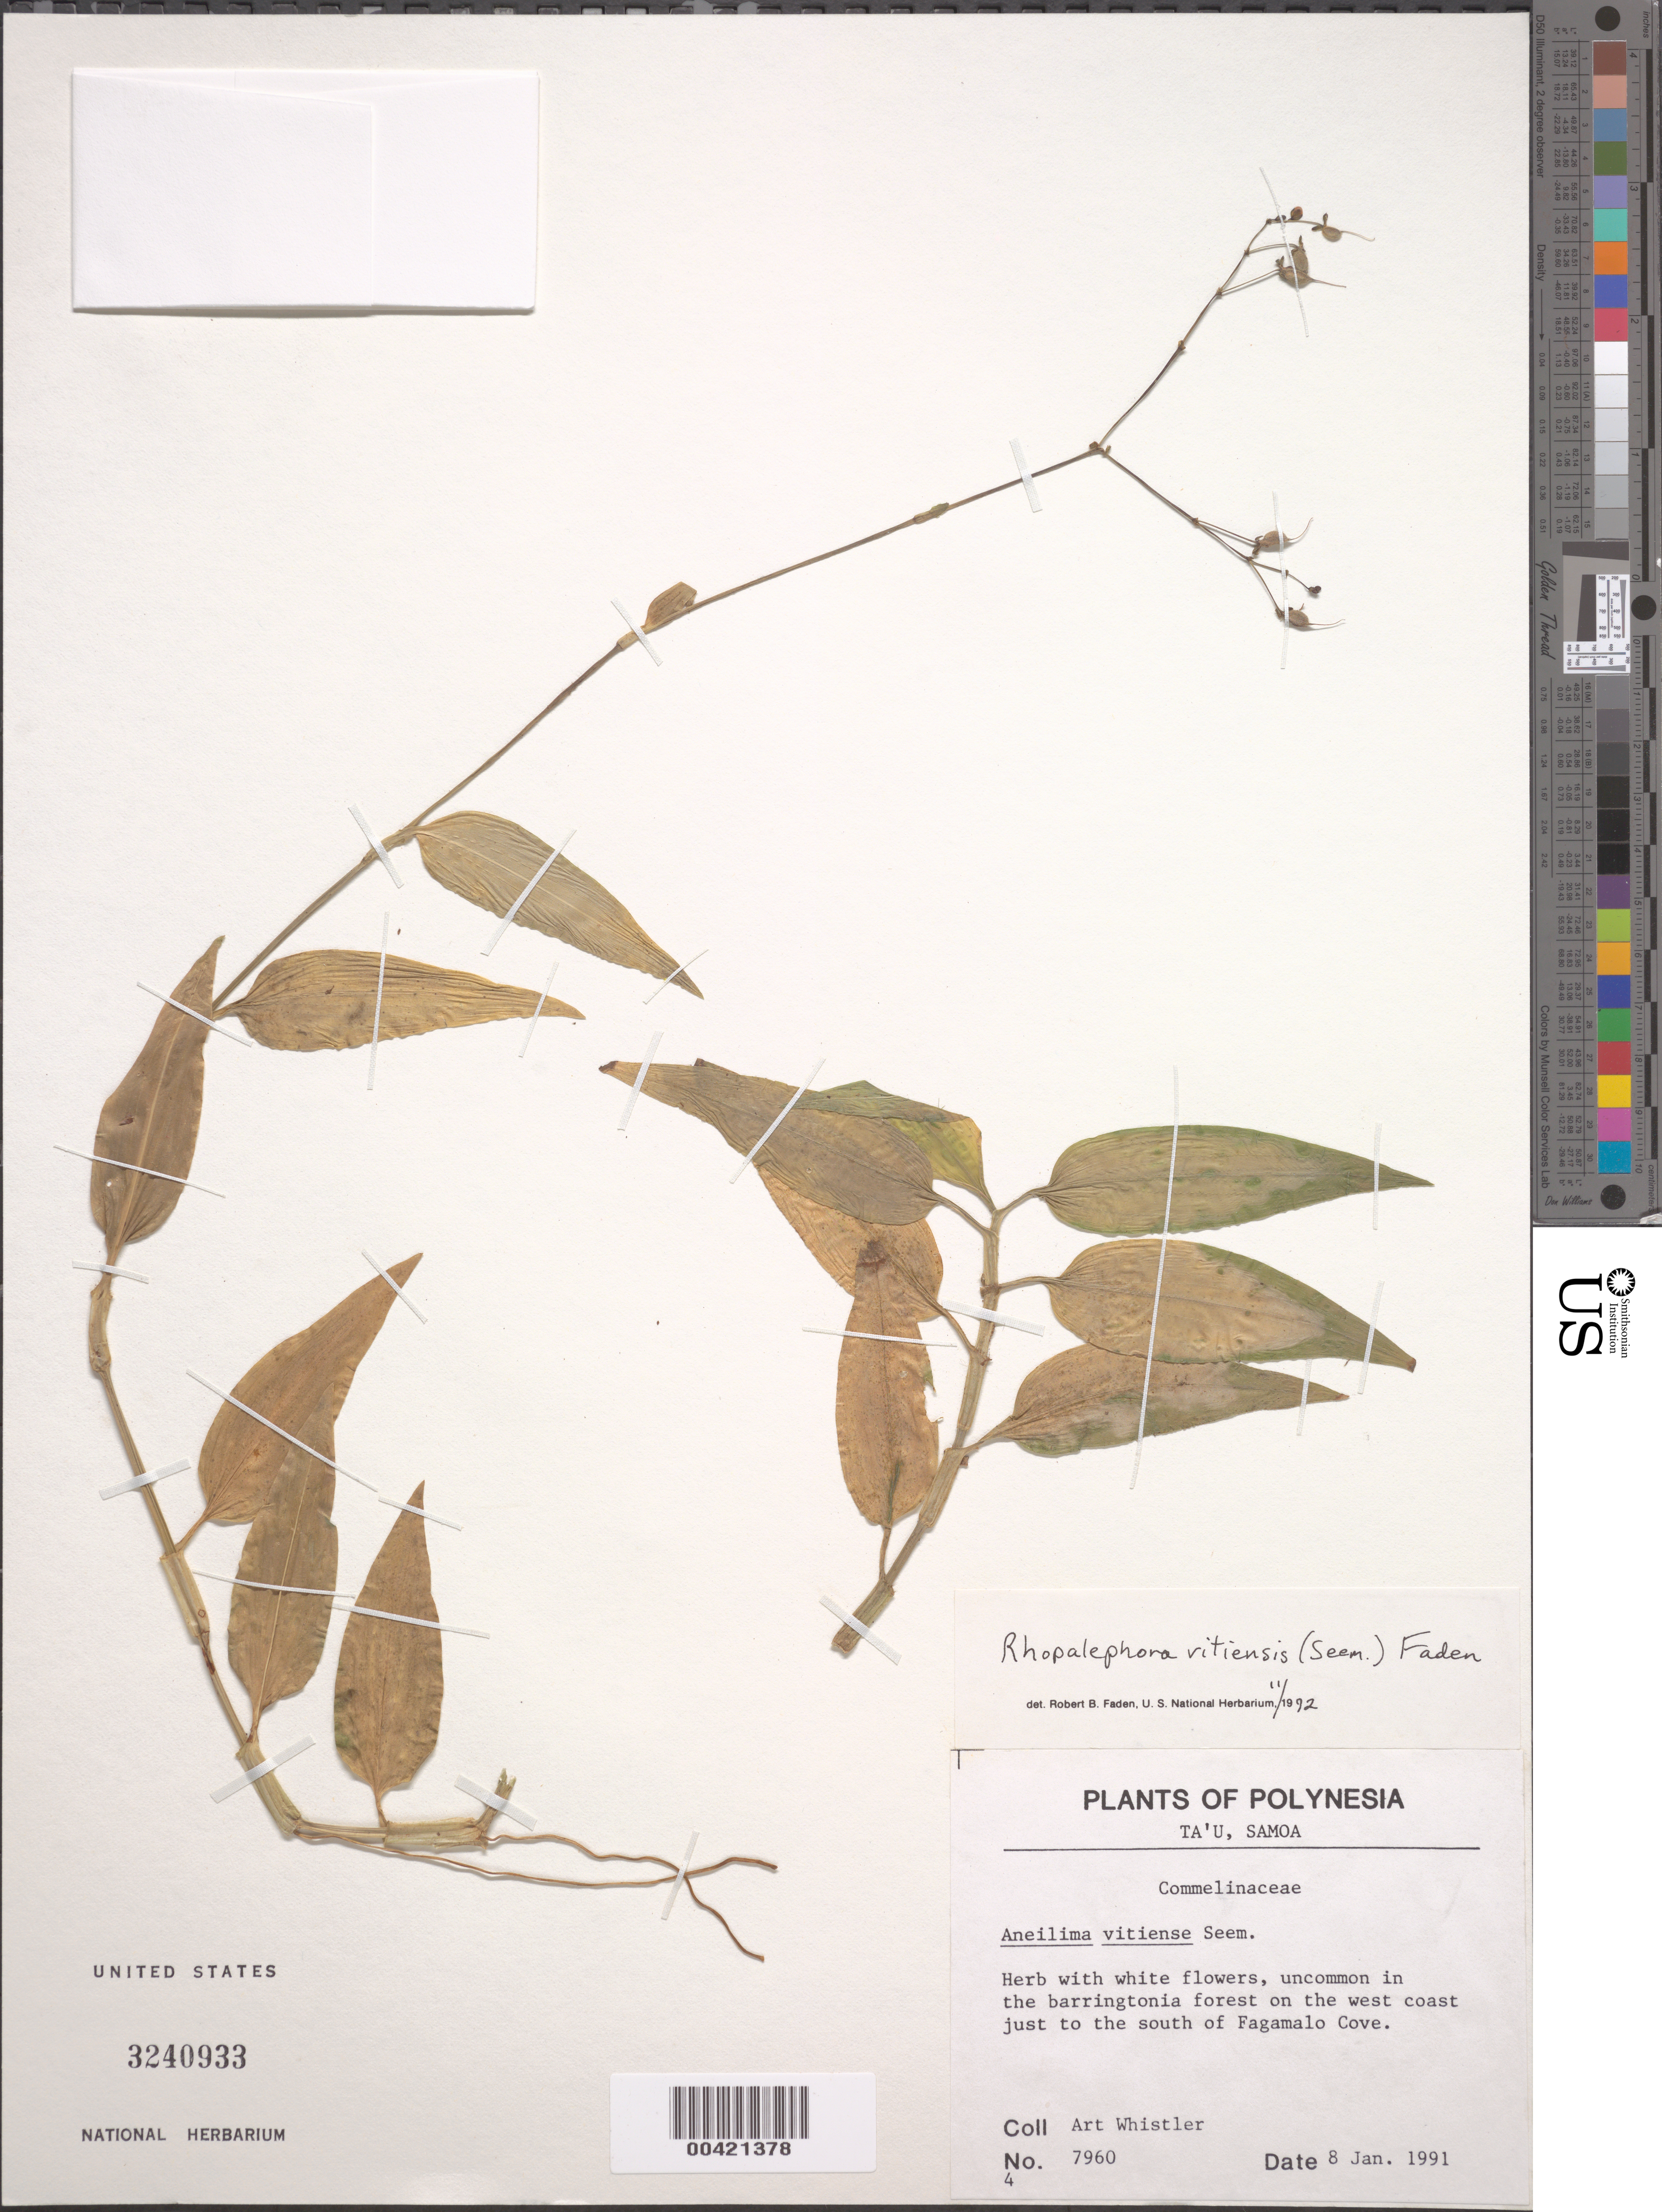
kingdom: Plantae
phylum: Tracheophyta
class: Liliopsida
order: Commelinales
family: Commelinaceae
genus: Rhopalephora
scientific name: Rhopalephora vitiensis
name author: (Seem.) Faden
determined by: Faden, Robert B., (US), Smithsonian Institution - National Museum of Natural History (UNITED STATES)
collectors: A. Whistler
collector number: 7960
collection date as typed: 08 Jan 1991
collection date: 1991-01-08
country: American Samoa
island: Ta'u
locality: S of Fagmalo [Fagamalo?] Cove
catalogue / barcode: US 3240933